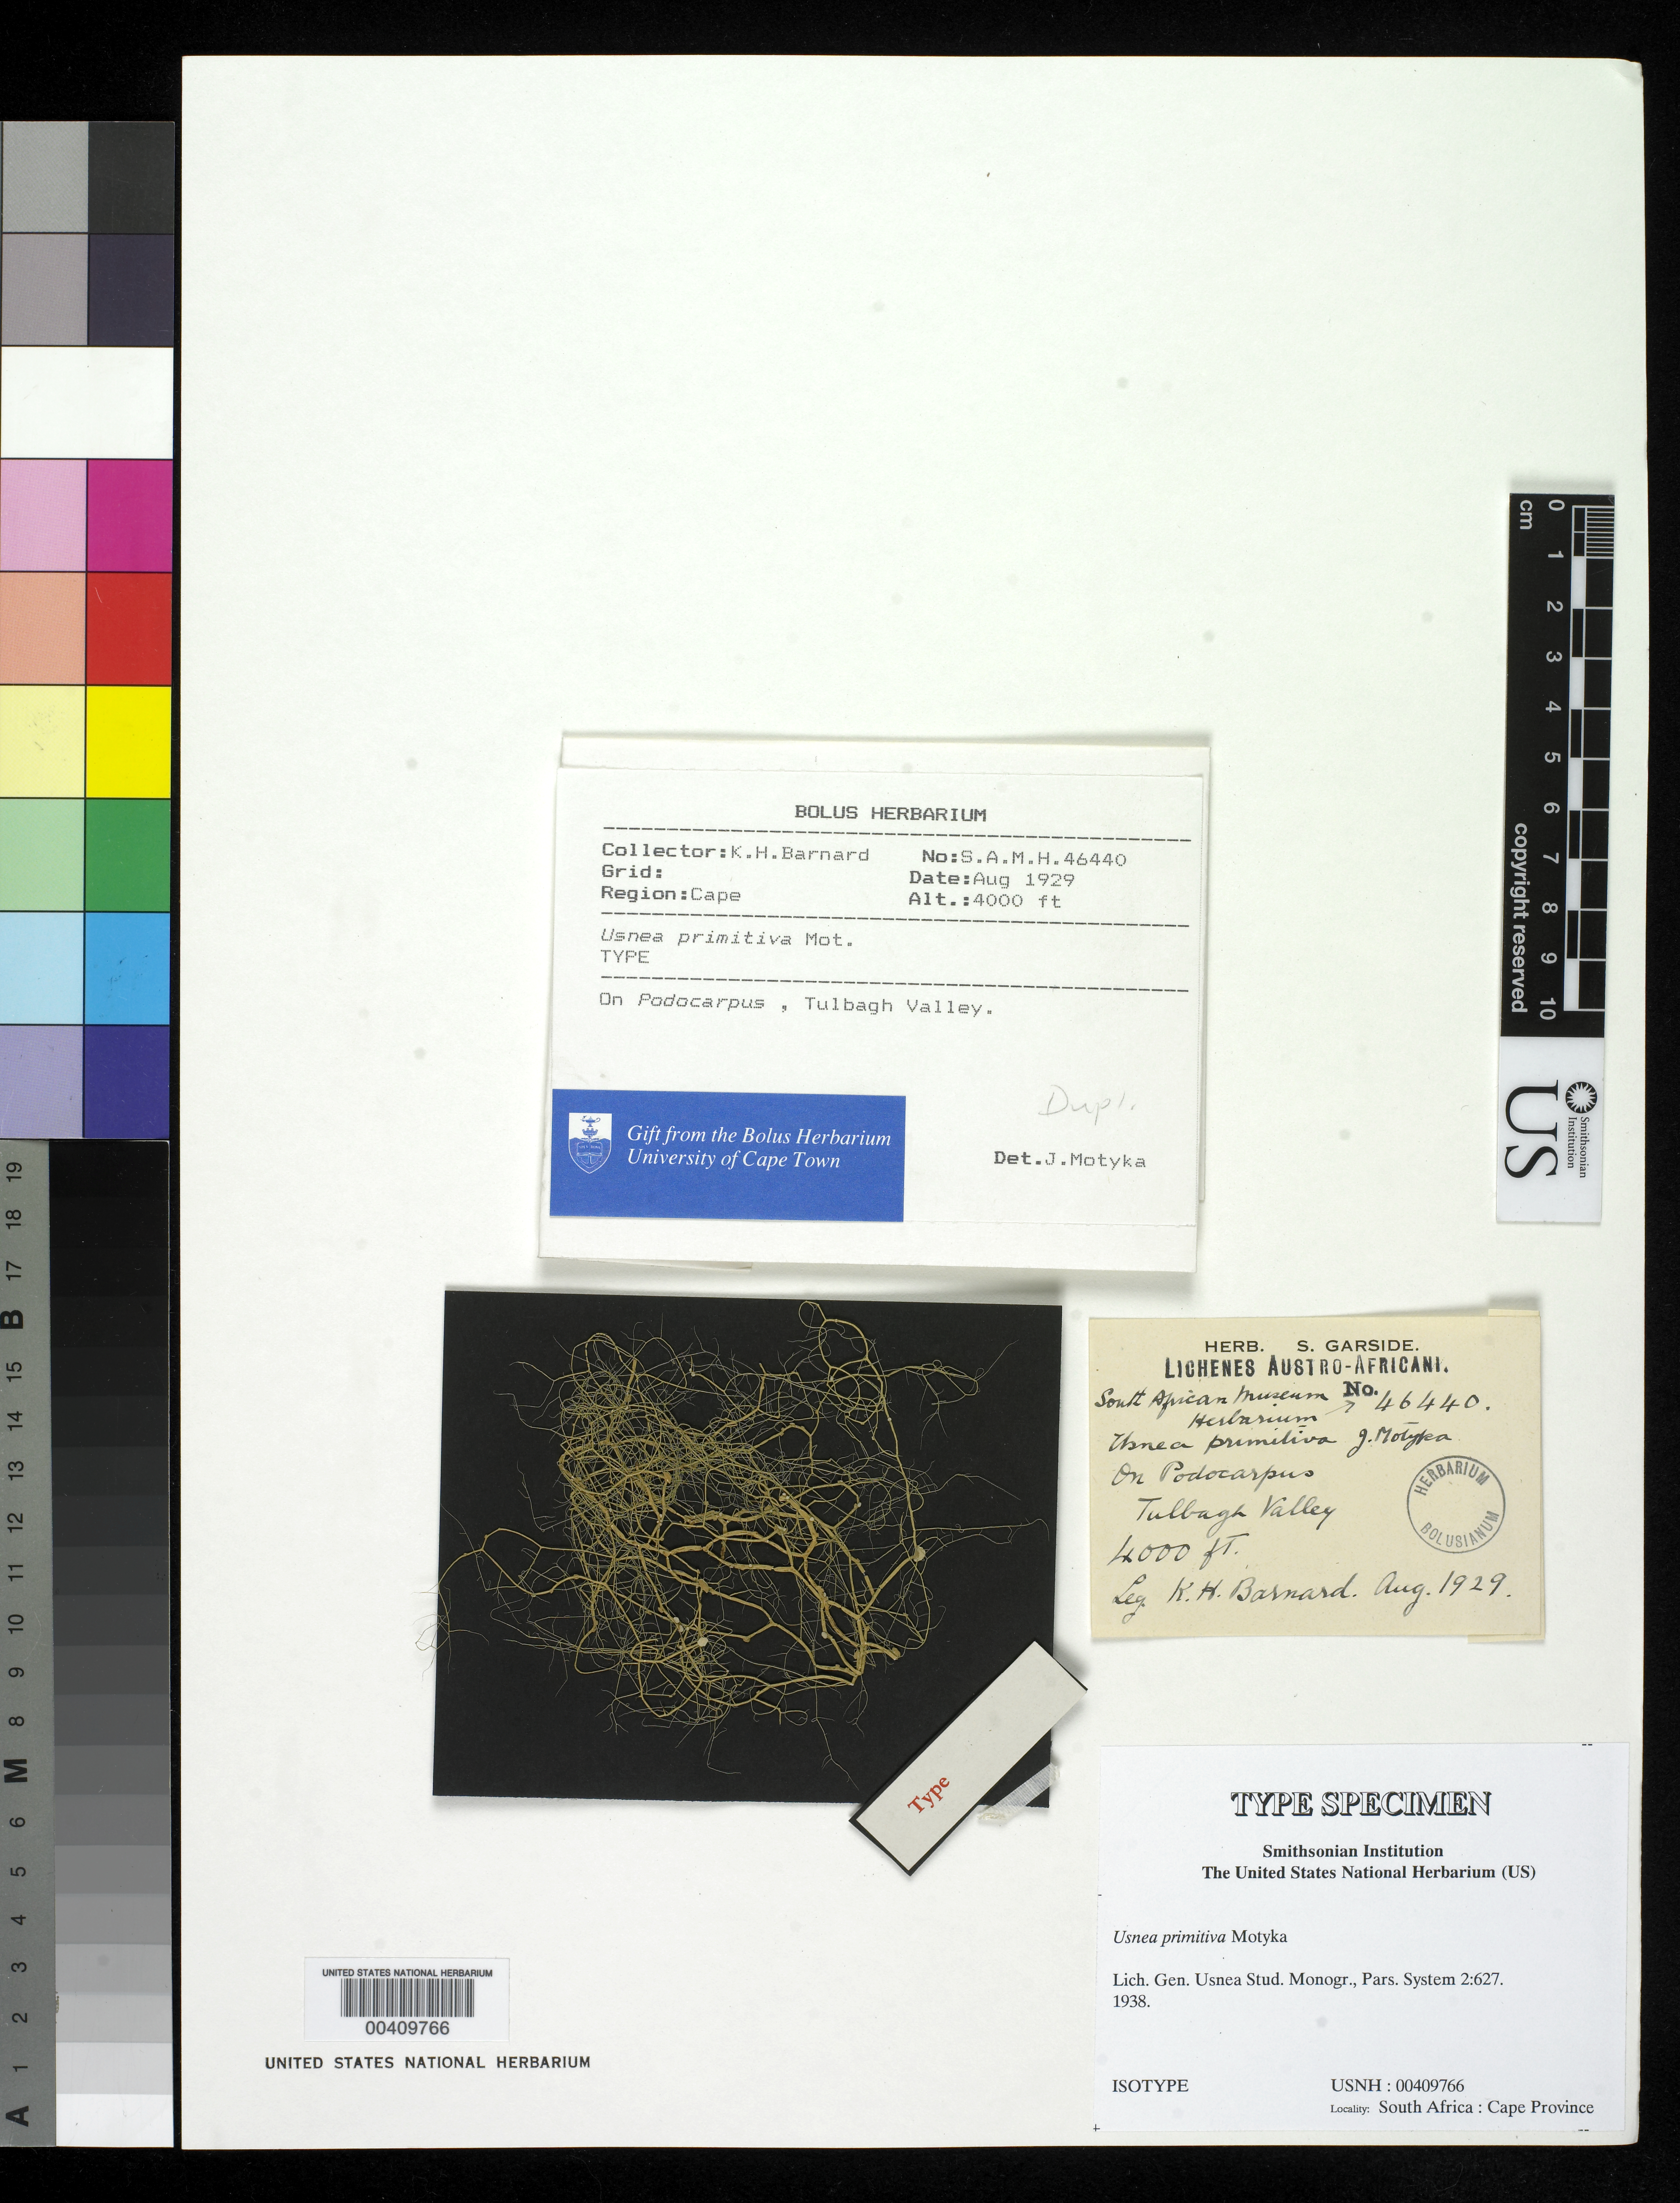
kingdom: Fungi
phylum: Ascomycota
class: Lecanoromycetes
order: Lecanorales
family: Parmeliaceae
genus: Usnea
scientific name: Usnea primitiva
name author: Motyka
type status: Isotype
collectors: K. Barnard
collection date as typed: Aug 1929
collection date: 1929-08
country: South Africa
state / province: Western Cape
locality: Tulbagh Valley.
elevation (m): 1219